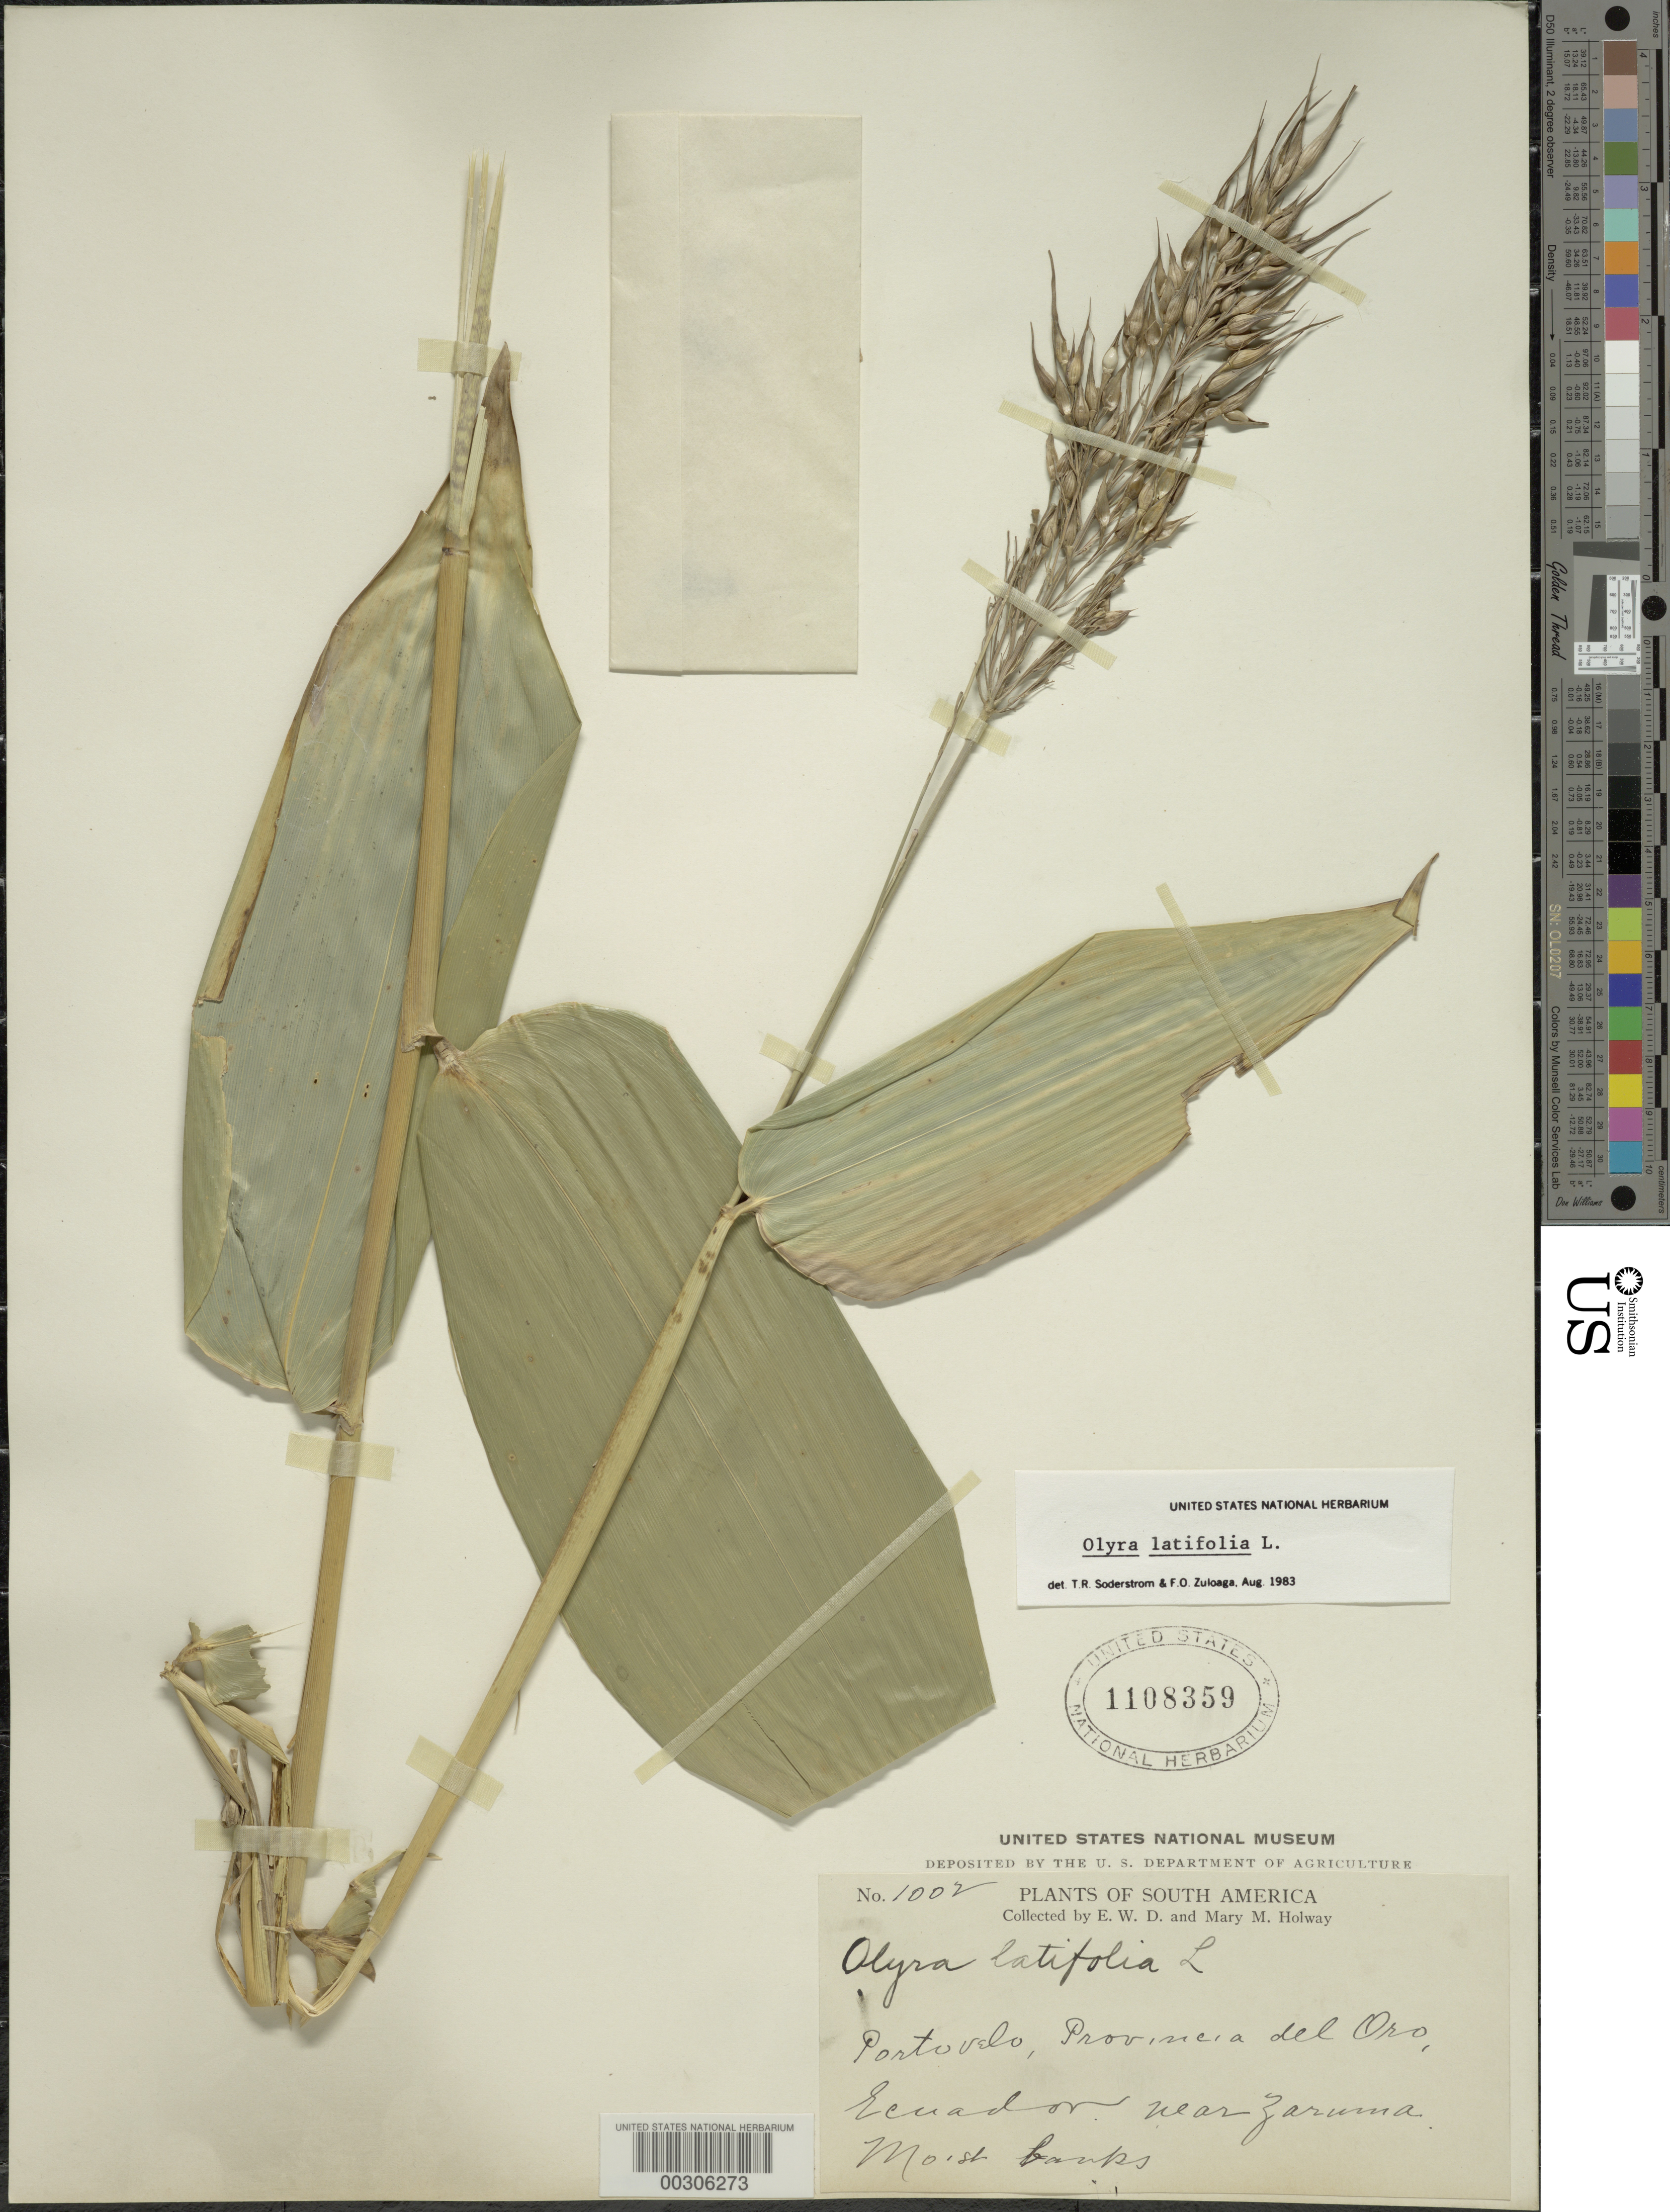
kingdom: Plantae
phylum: Tracheophyta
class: Liliopsida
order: Poales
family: Poaceae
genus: Olyra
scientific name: Olyra latifolia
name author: L.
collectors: E. W. D. Holway & M. M. Holway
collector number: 1002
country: Ecuador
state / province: El Oro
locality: Zaruma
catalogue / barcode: US 1108359